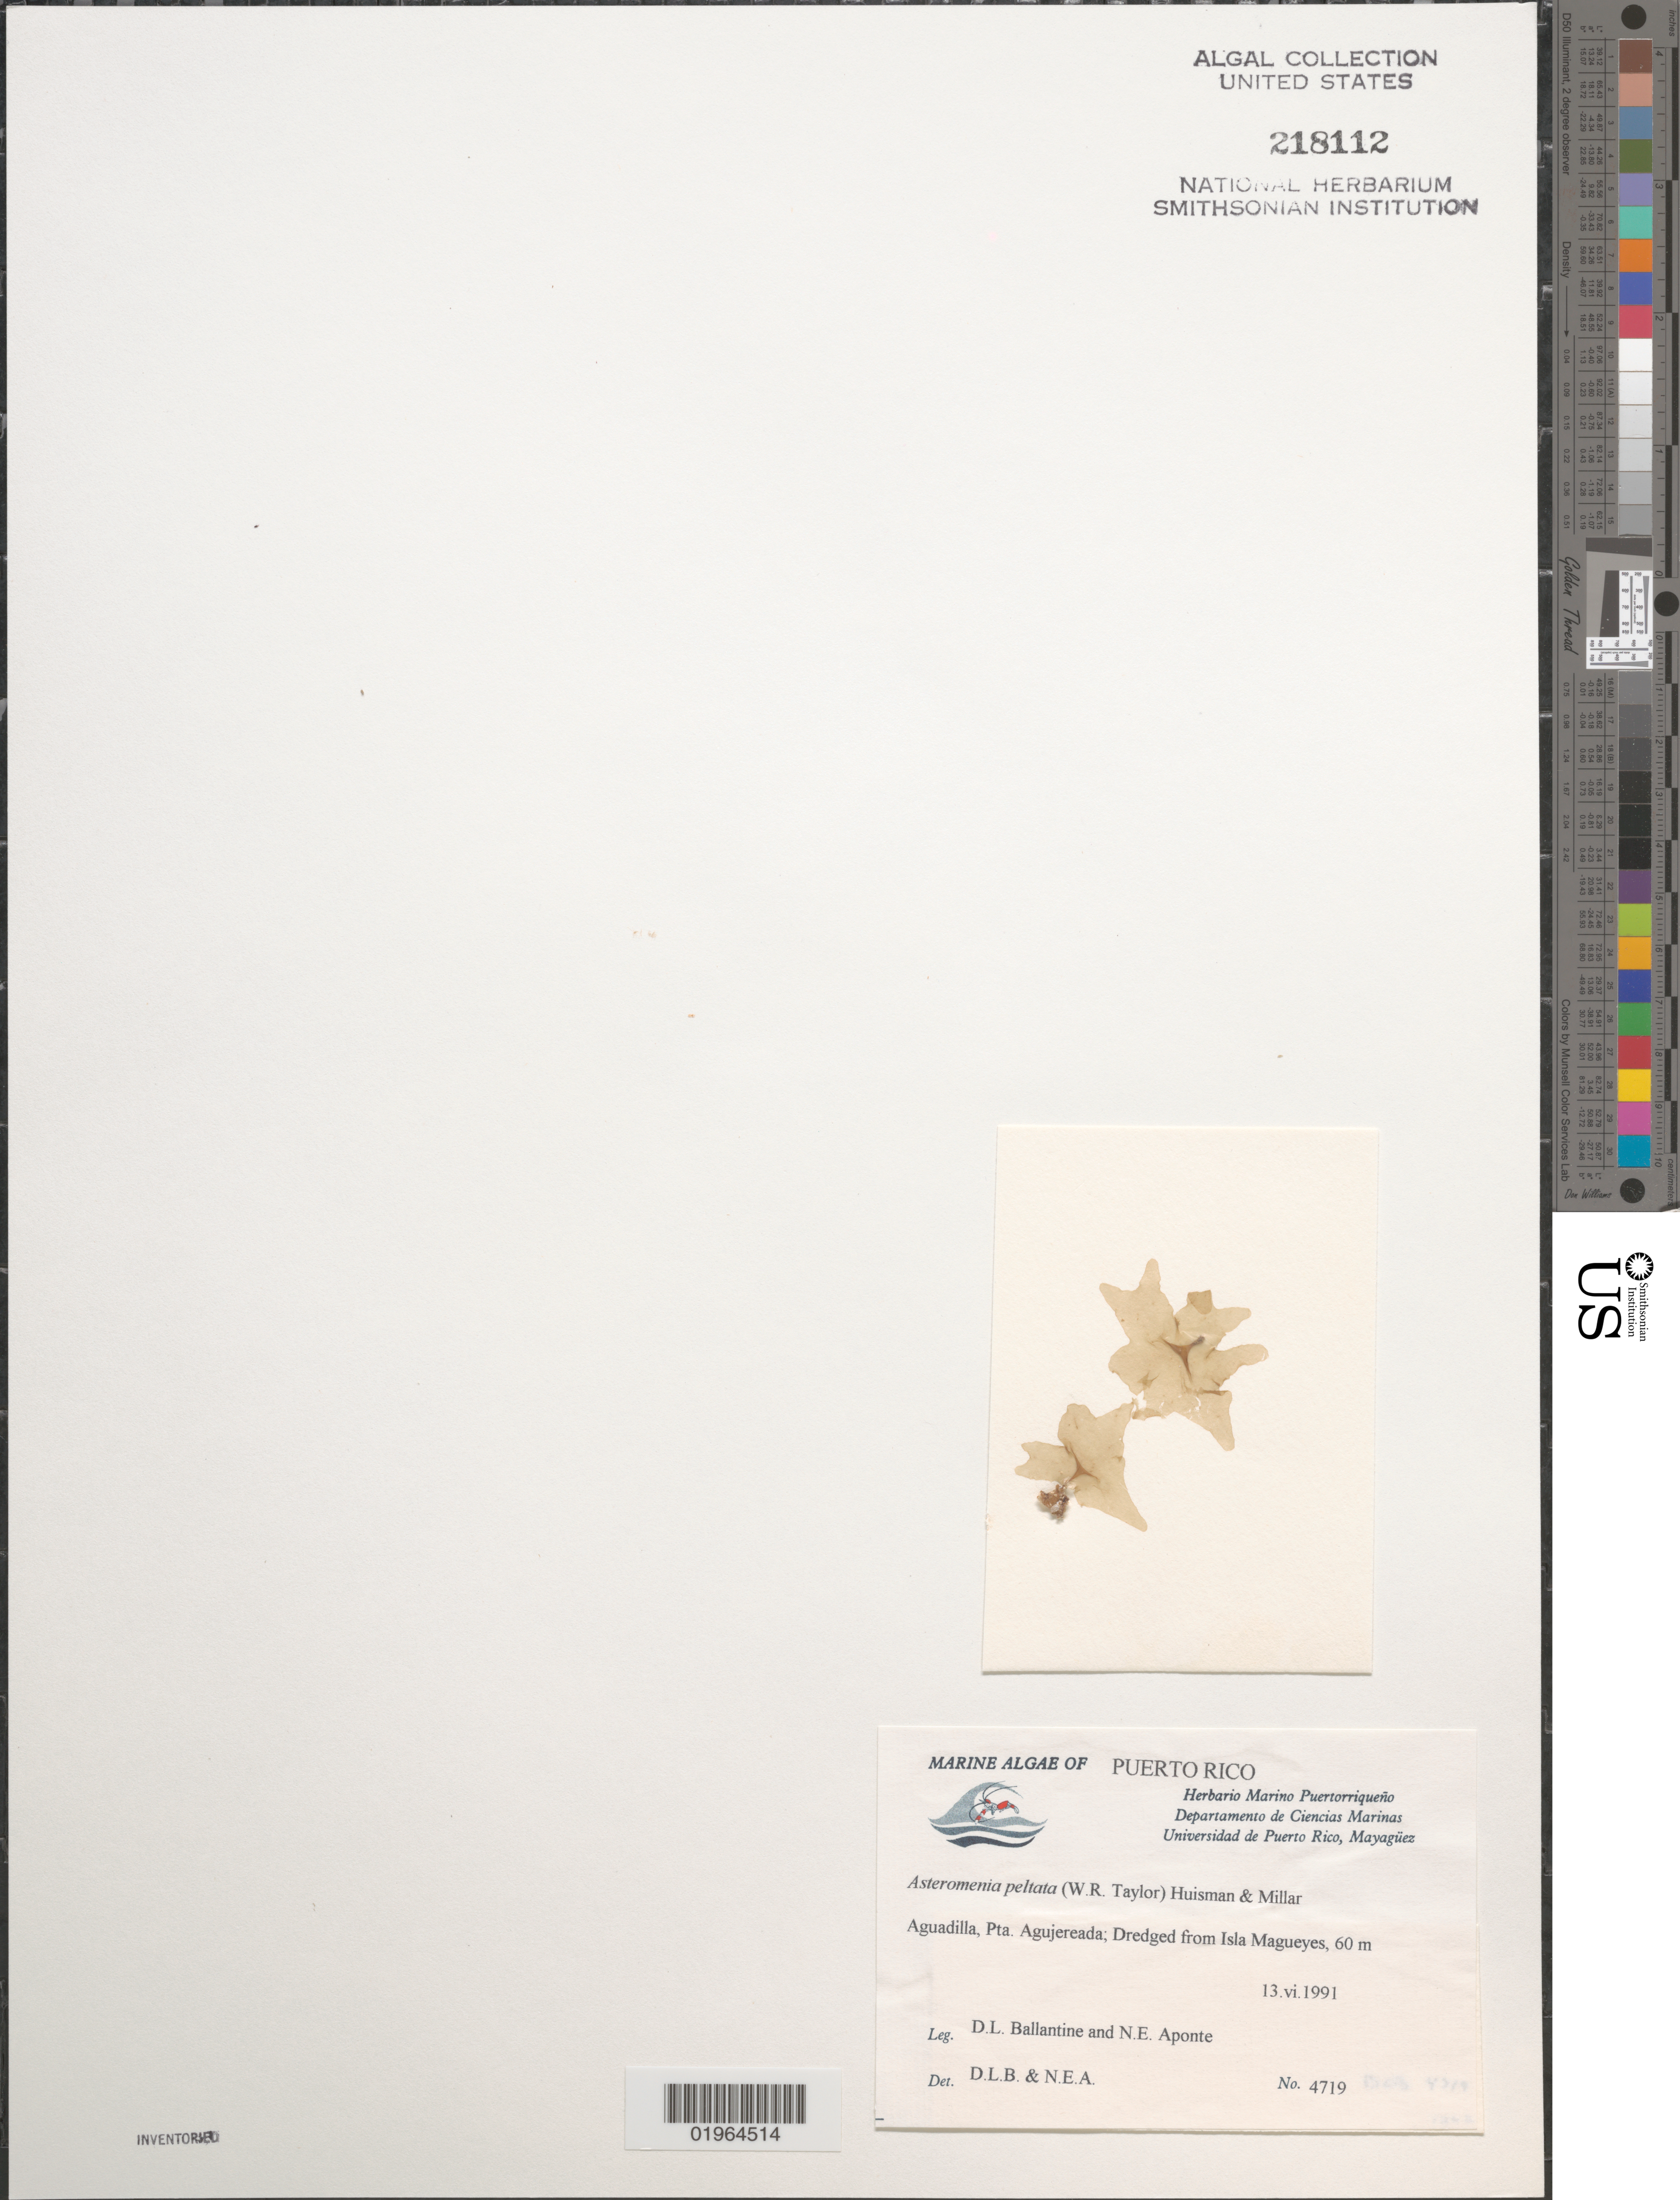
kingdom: Plantae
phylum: Rhodophyta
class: Florideophyceae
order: Rhodymeniales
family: Hymenocladiaceae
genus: Asteromenia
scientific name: Asteromenia peltata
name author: (W.R. Taylor) Huisman & A.J.K. Millar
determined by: Ballantine, D. L.; Aponte, N. E.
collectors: D.L. Ballantine & N. E. Aponte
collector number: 4719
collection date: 1991-06-13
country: Puerto Rico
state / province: Aguadilla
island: Isla Magueyes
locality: Punta Agujereada.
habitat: Dredged.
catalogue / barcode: US 218112